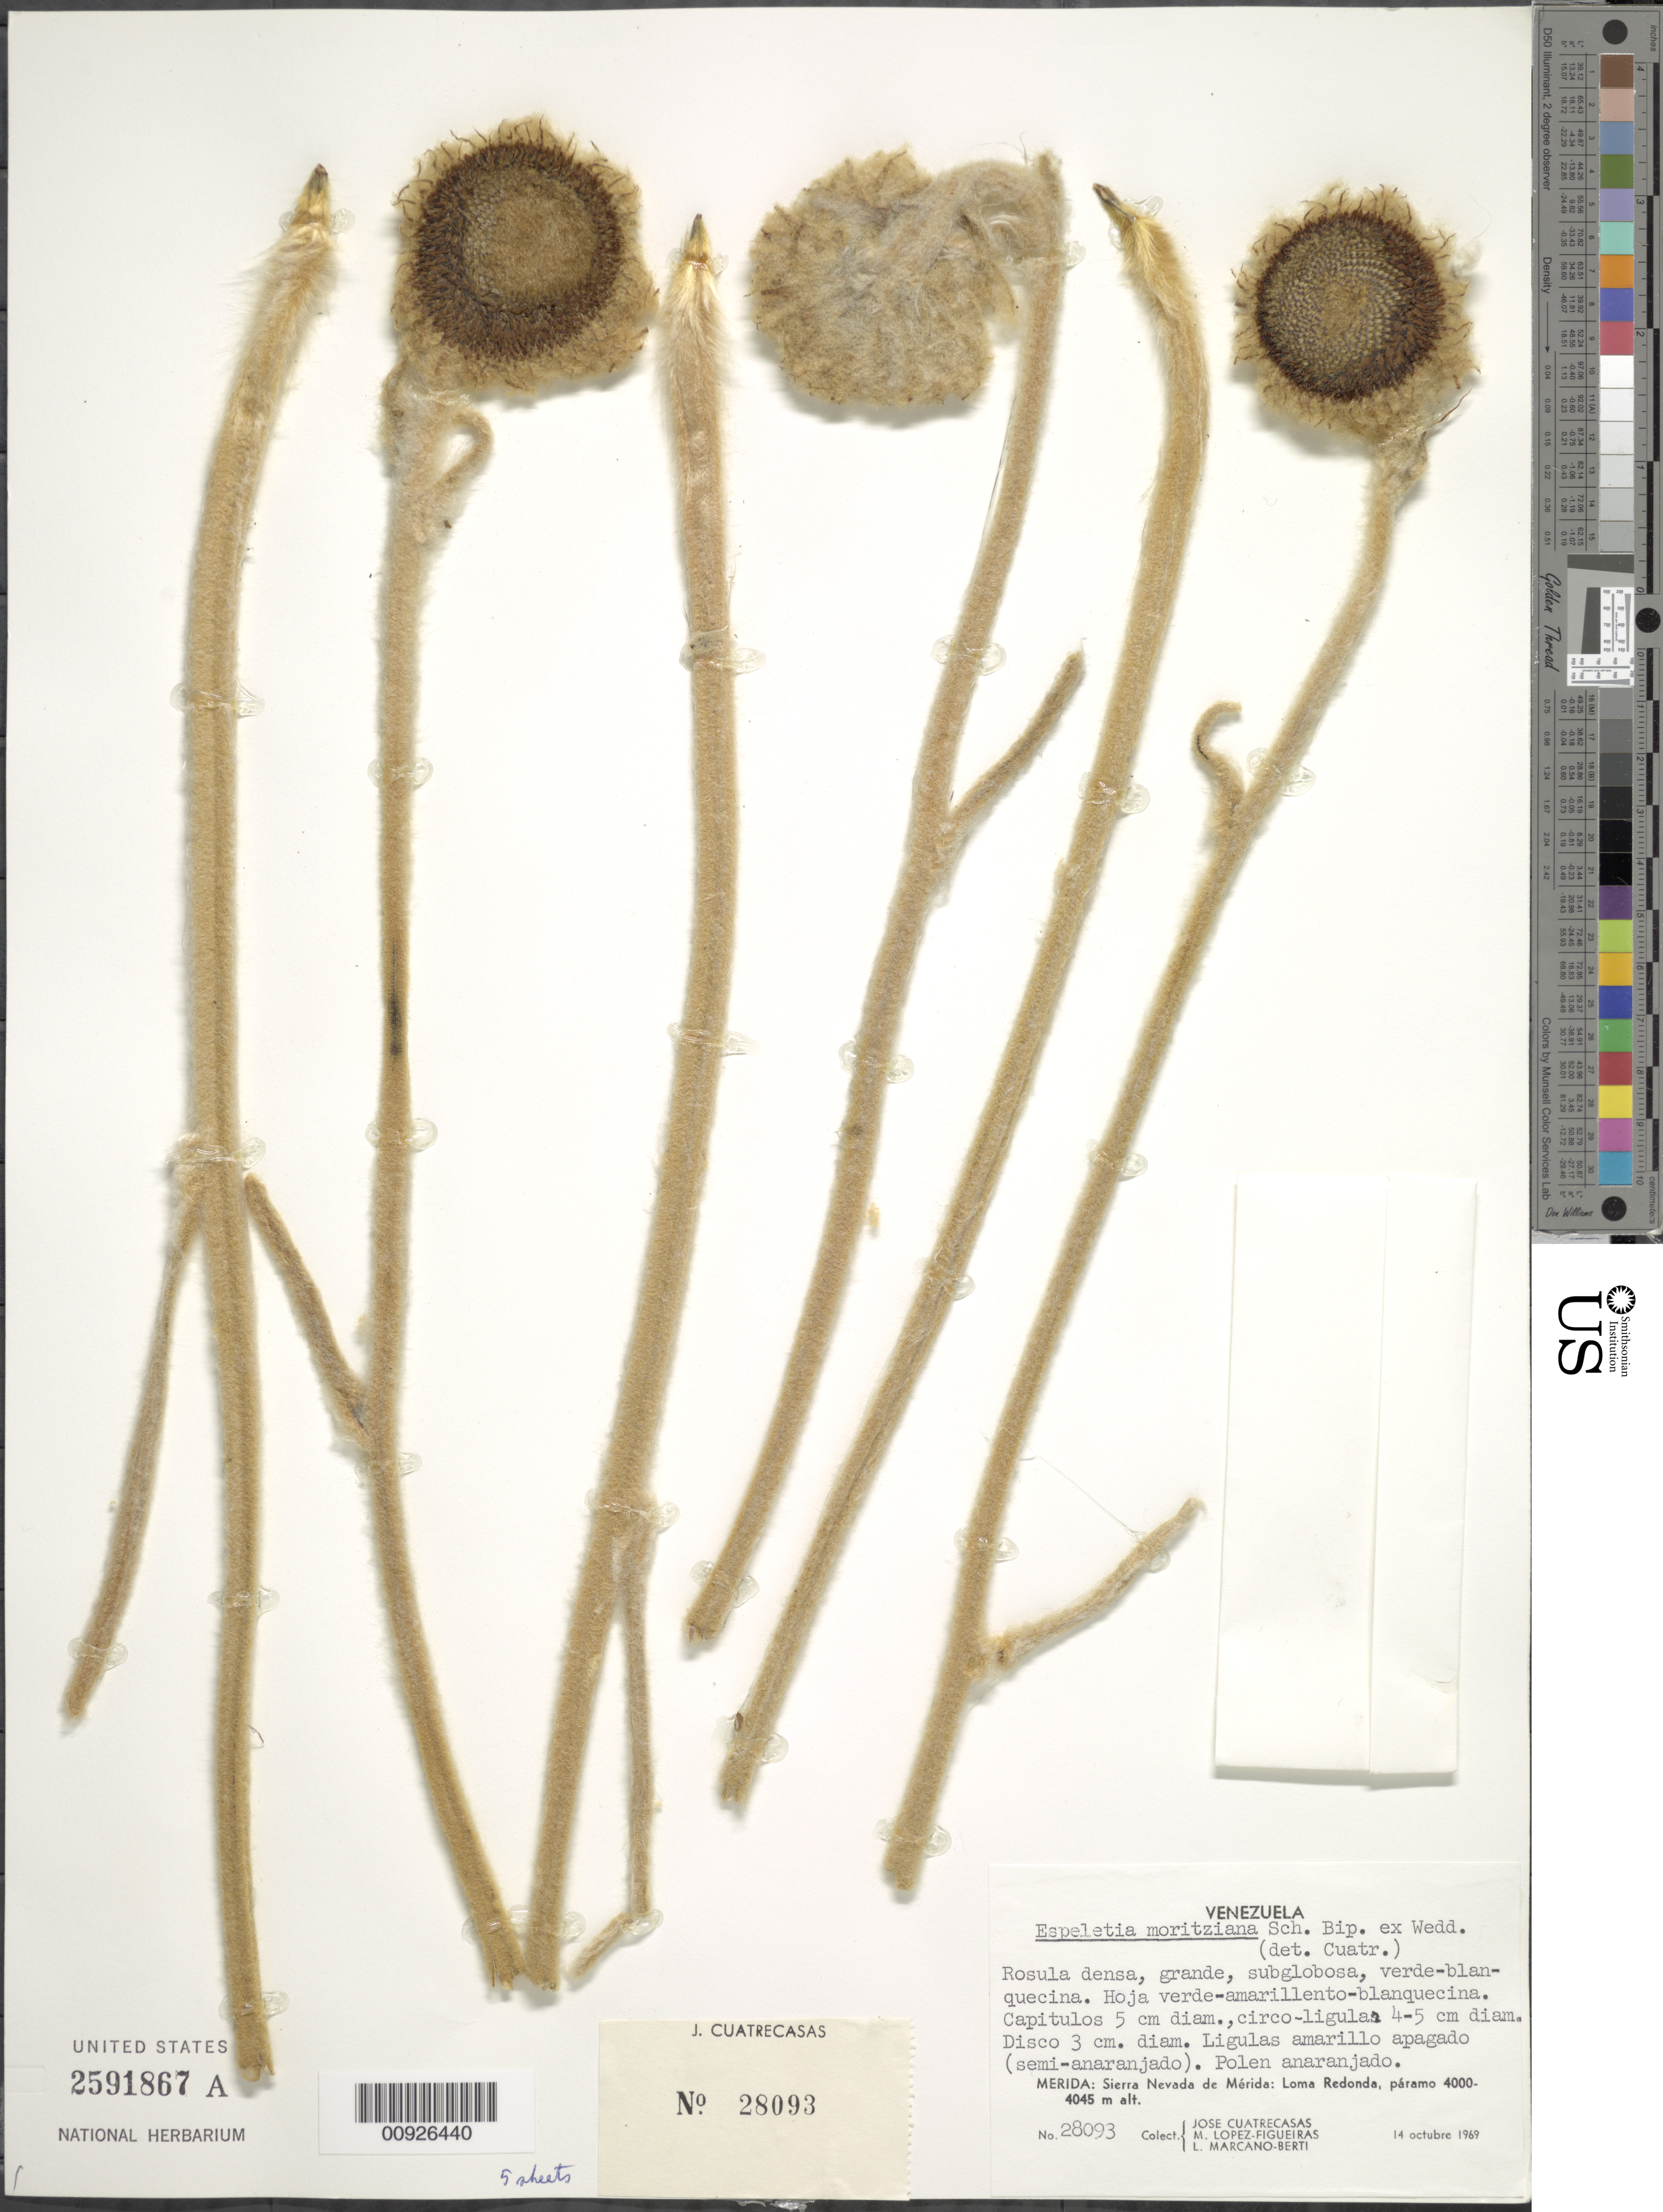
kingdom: Plantae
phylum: Tracheophyta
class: Magnoliopsida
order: Asterales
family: Asteraceae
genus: Coespeletia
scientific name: Coespeletia moritziana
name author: (Sch. Bip. ex Wedd.) Cuatrec.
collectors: J. Cuatrecasas, M. López Figueiras & L. Marcano-Berti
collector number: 28093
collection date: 1969-10-14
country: Venezuela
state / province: Mérida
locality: Sierra Nevada de Mérida: Loma Redonda, páramo.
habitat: Páramo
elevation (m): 4000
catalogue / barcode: US 2591867A